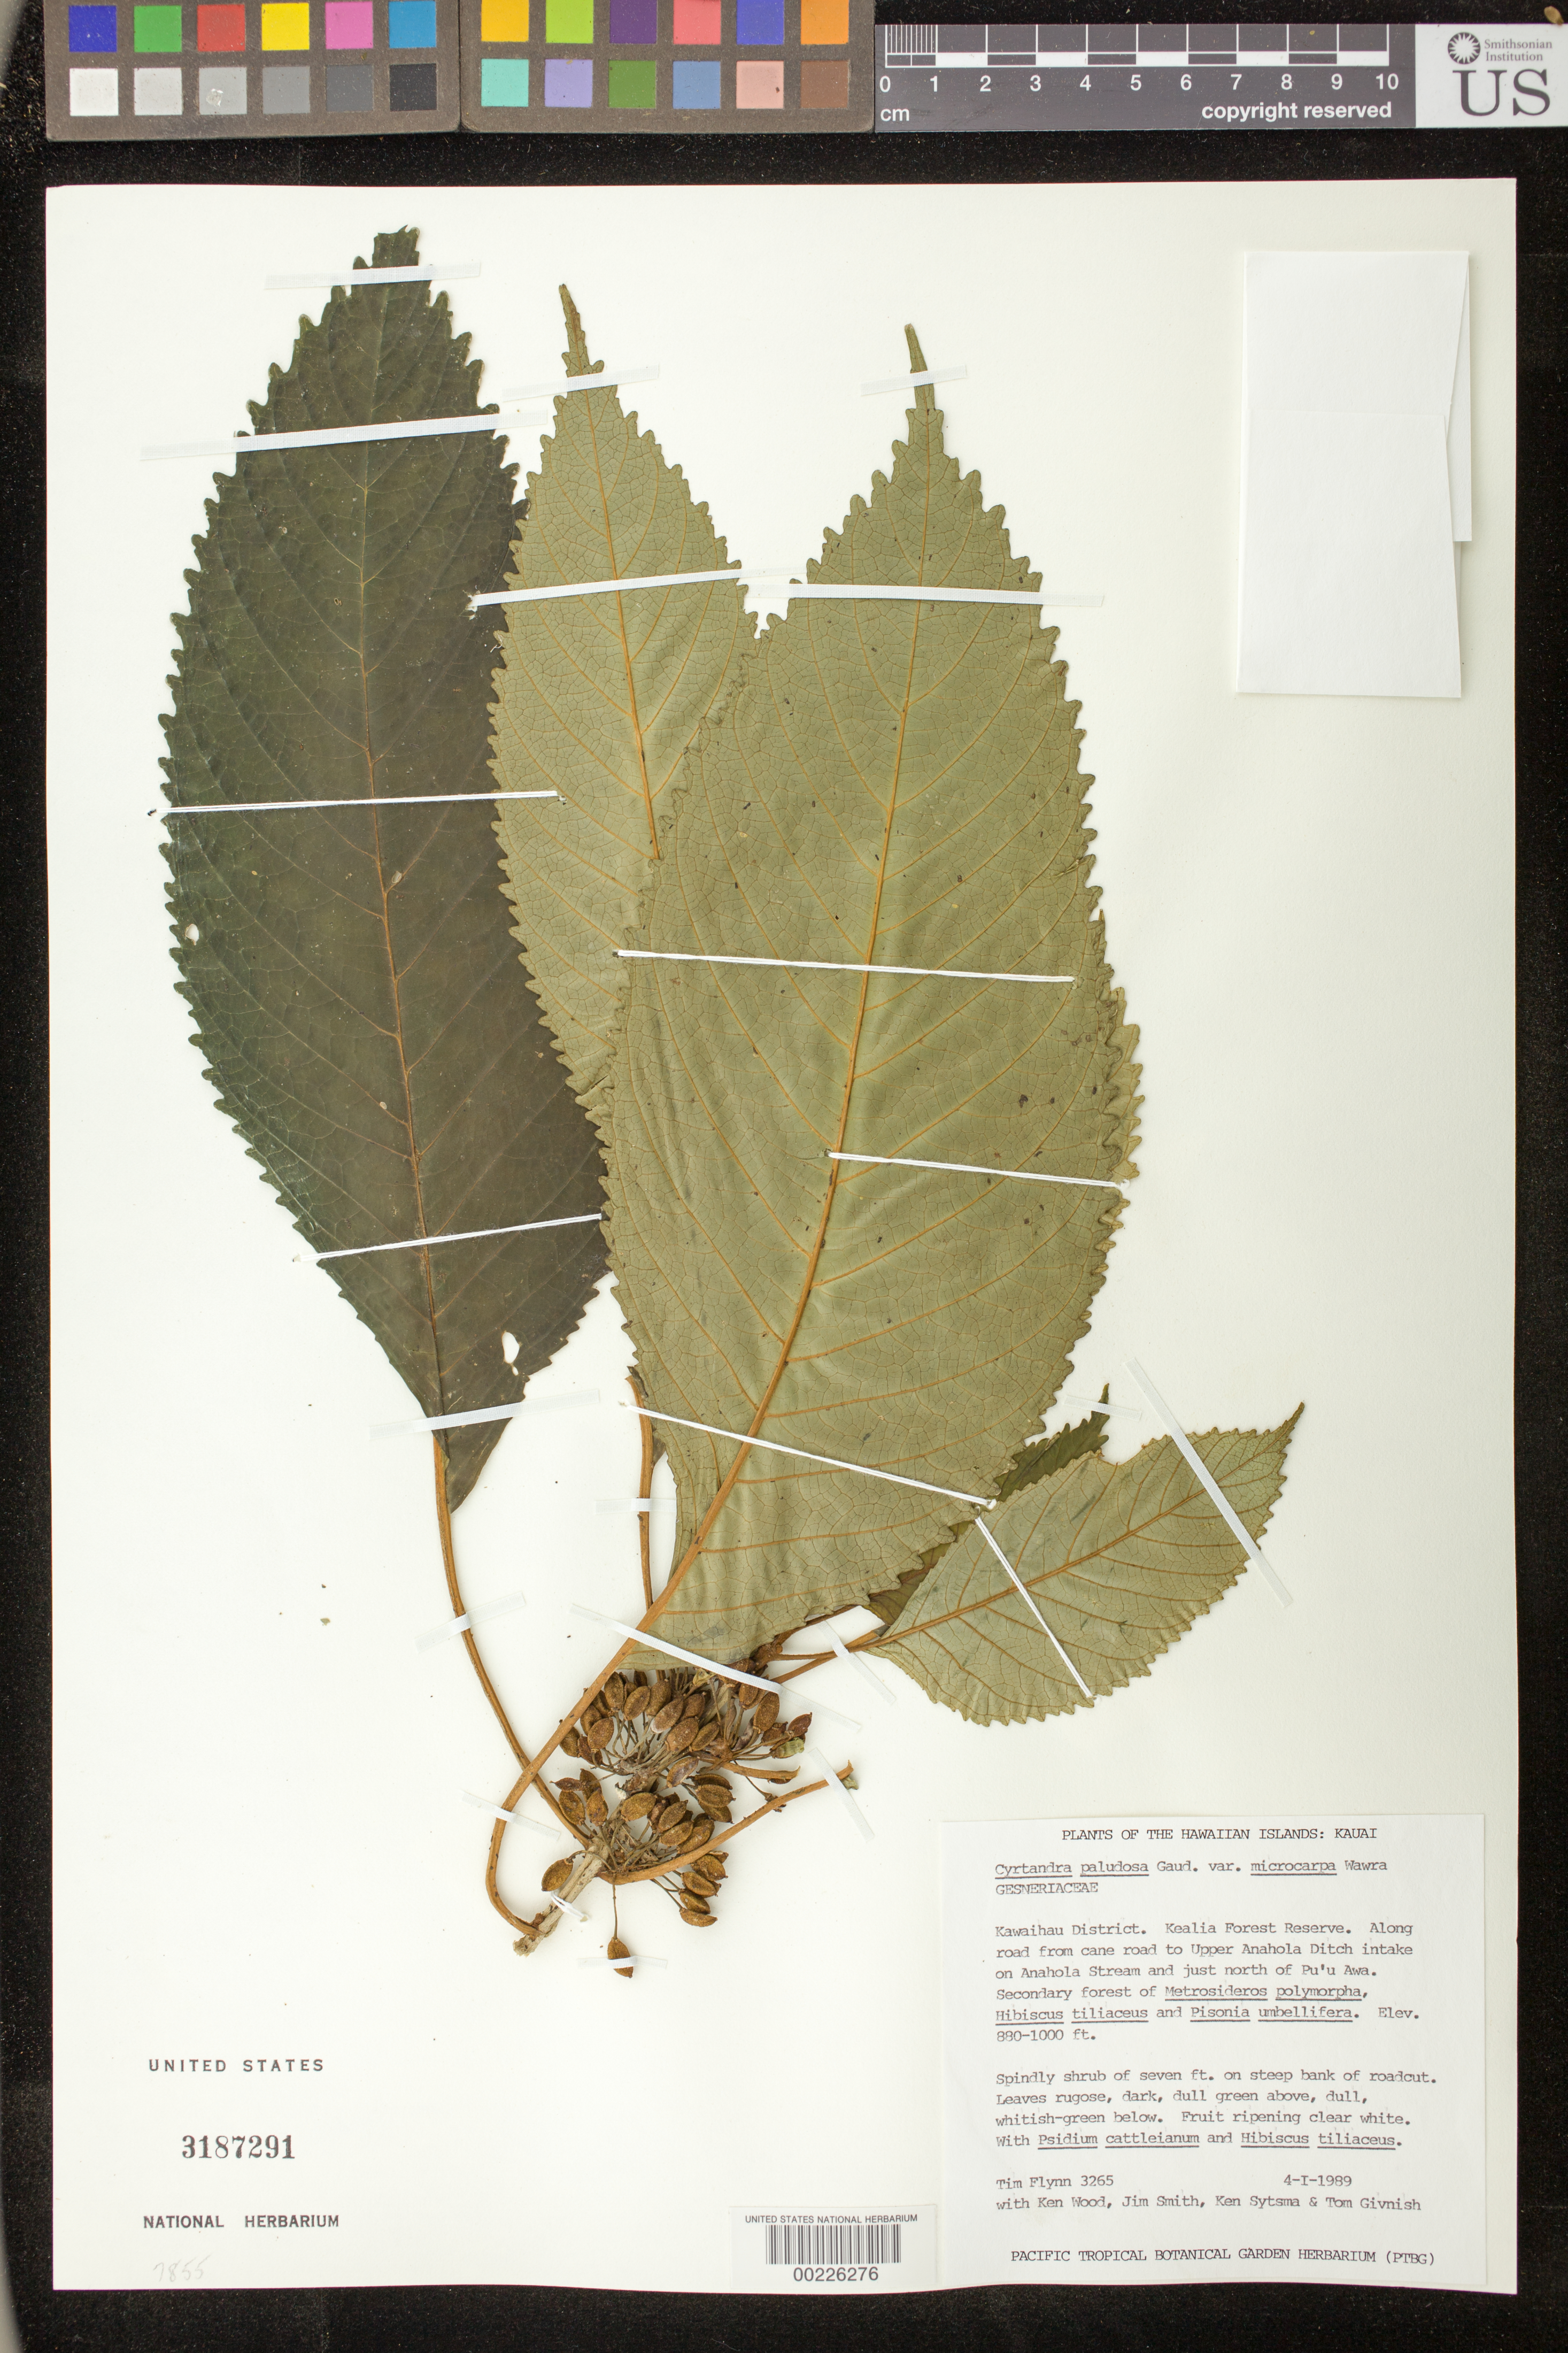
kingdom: Plantae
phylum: Tracheophyta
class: Magnoliopsida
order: Lamiales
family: Gesneriaceae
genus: Cyrtandra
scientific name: Cyrtandra paludosa var. microcarpa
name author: Wawra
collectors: T. W. Flynn & et al.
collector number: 3265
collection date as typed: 04 Jan 1989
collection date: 1989-01-04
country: United States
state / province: Hawaii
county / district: Kauai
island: Kaua'i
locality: Kawaihau dist, Kealia forest reserve, along rd from Cane rd to upper Anahola ditch intake on Anahola stream & N of o pu'u awa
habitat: Secondary forest of metrosideros .., hibiscus .., & pisonia ..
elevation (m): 268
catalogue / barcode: US 3187291